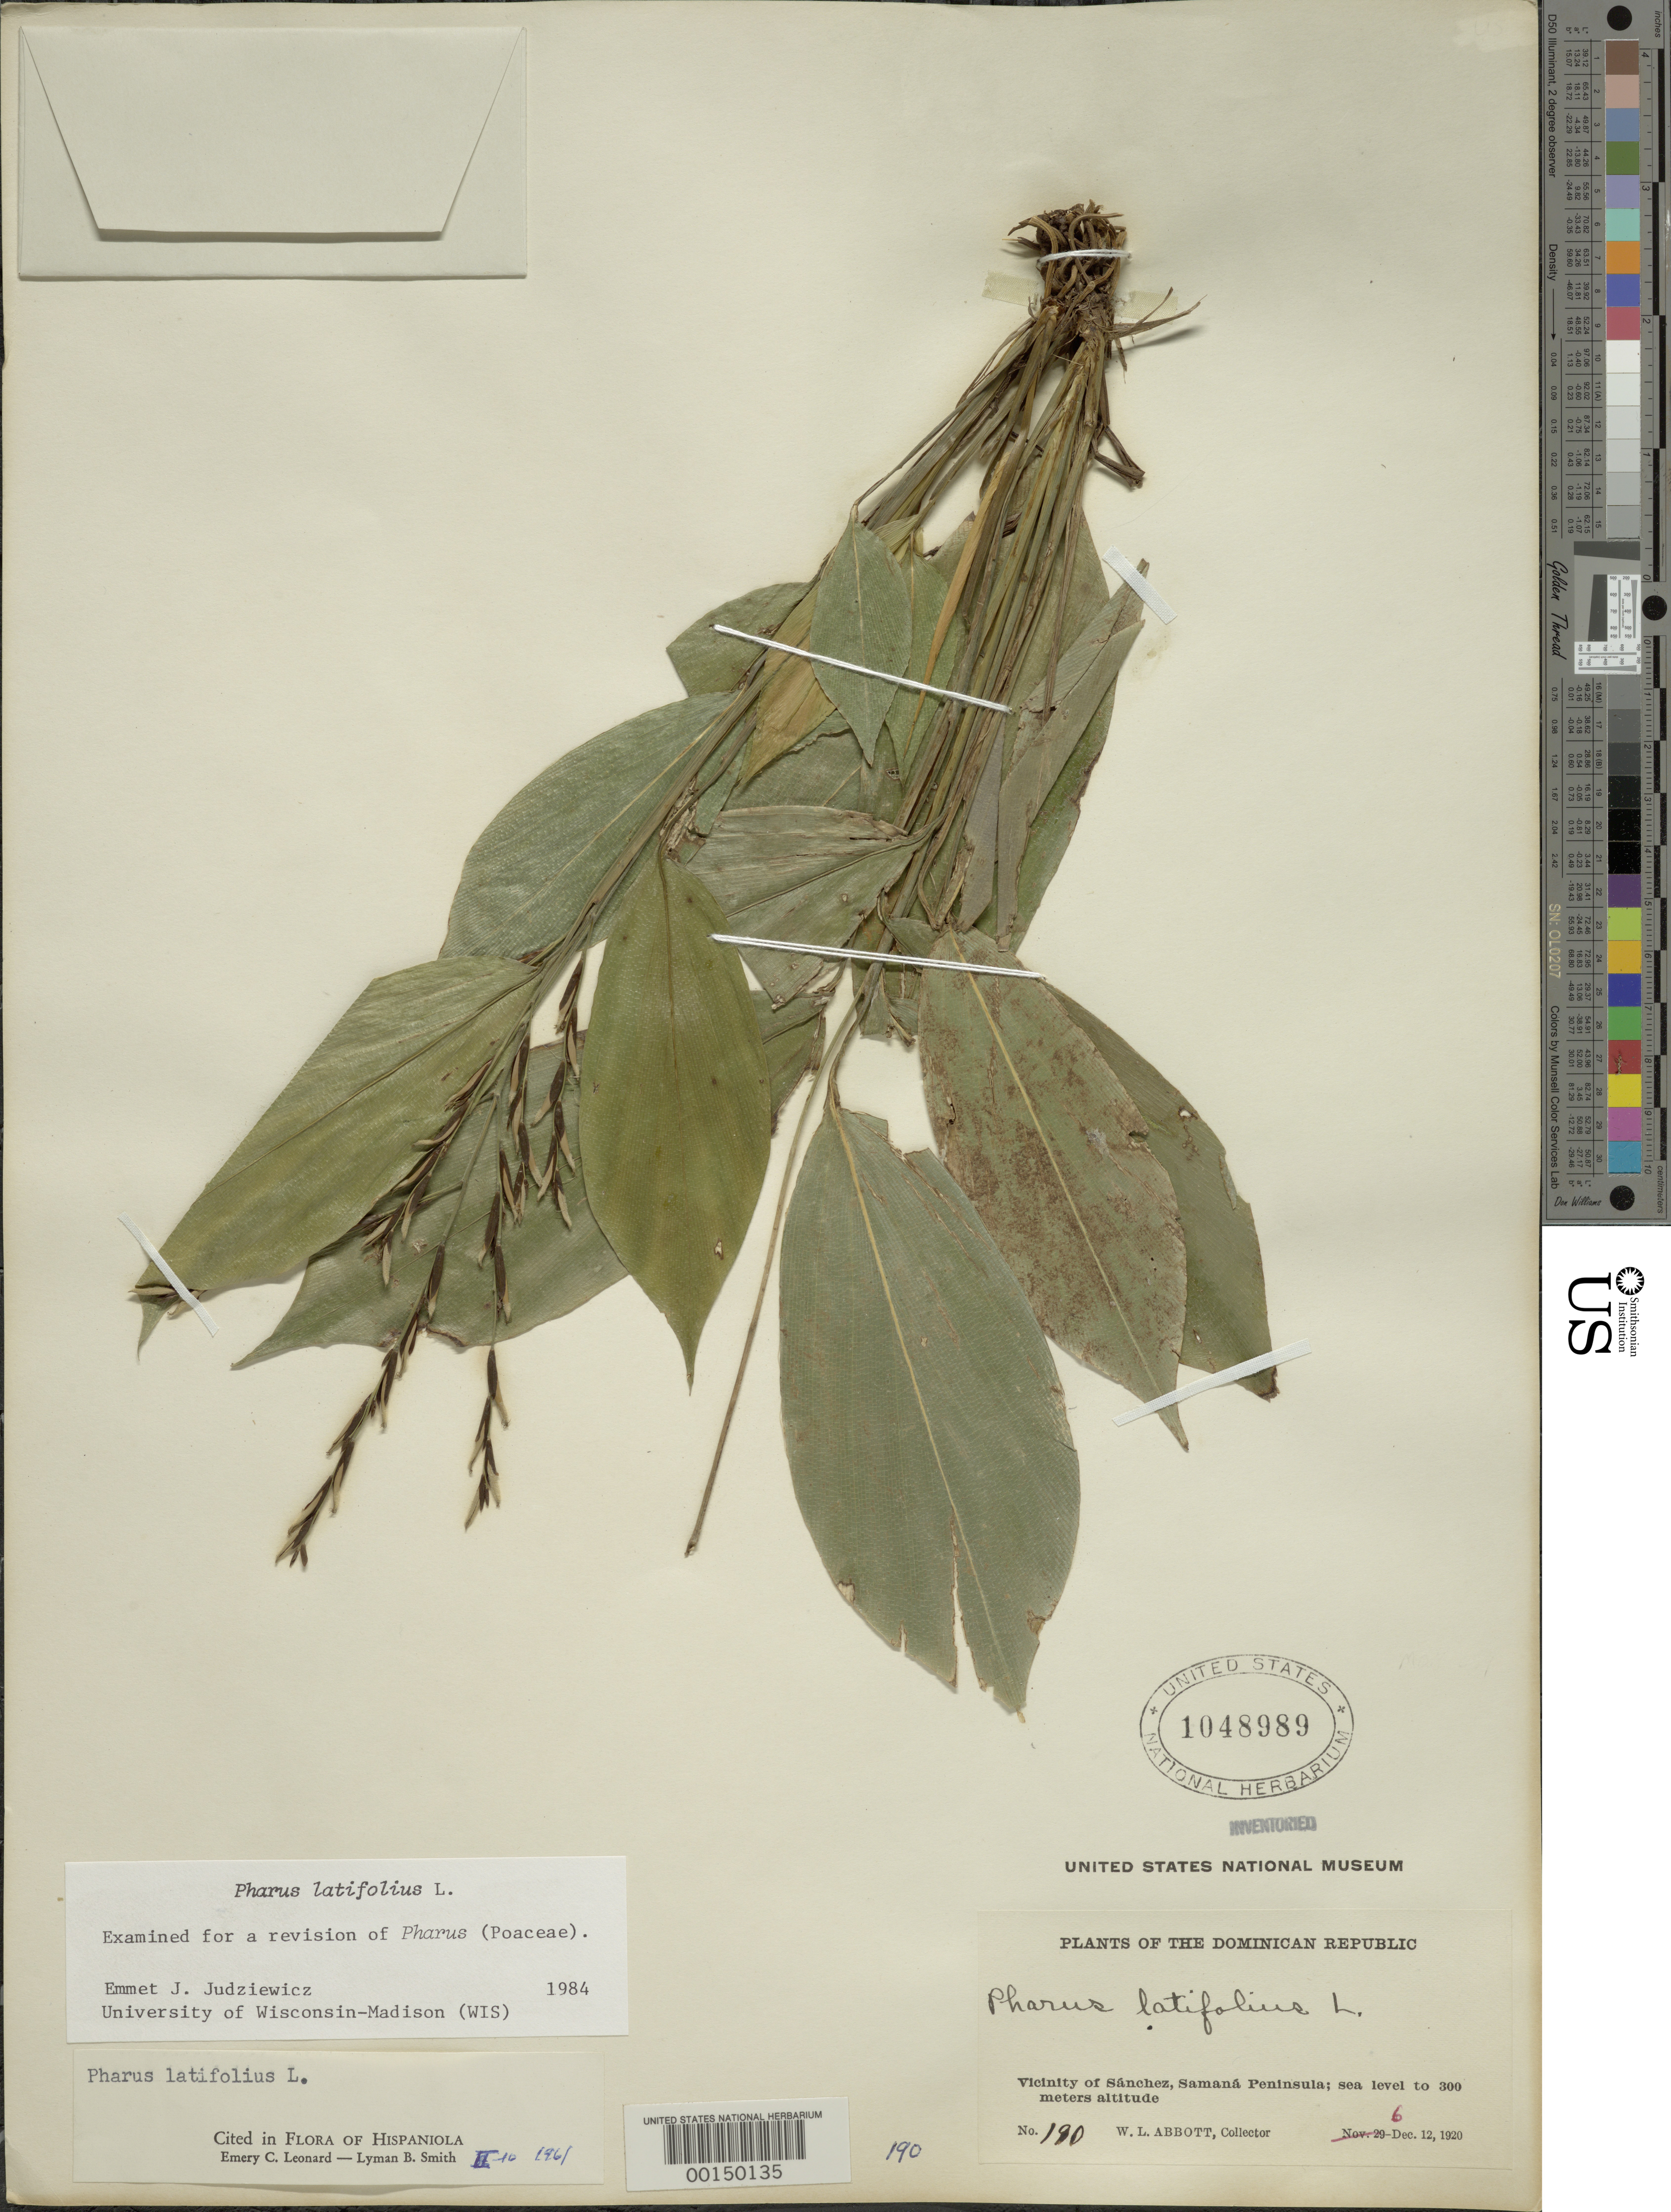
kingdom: Plantae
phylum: Tracheophyta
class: Liliopsida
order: Poales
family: Poaceae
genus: Pharus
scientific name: Pharus latifolius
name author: L.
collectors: W. L. Abbott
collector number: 190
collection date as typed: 06 Dec 1920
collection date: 1920-12-06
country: Dominican Republic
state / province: Samaná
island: Hispaniola Island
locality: Sanchez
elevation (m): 0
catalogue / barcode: US 1048989